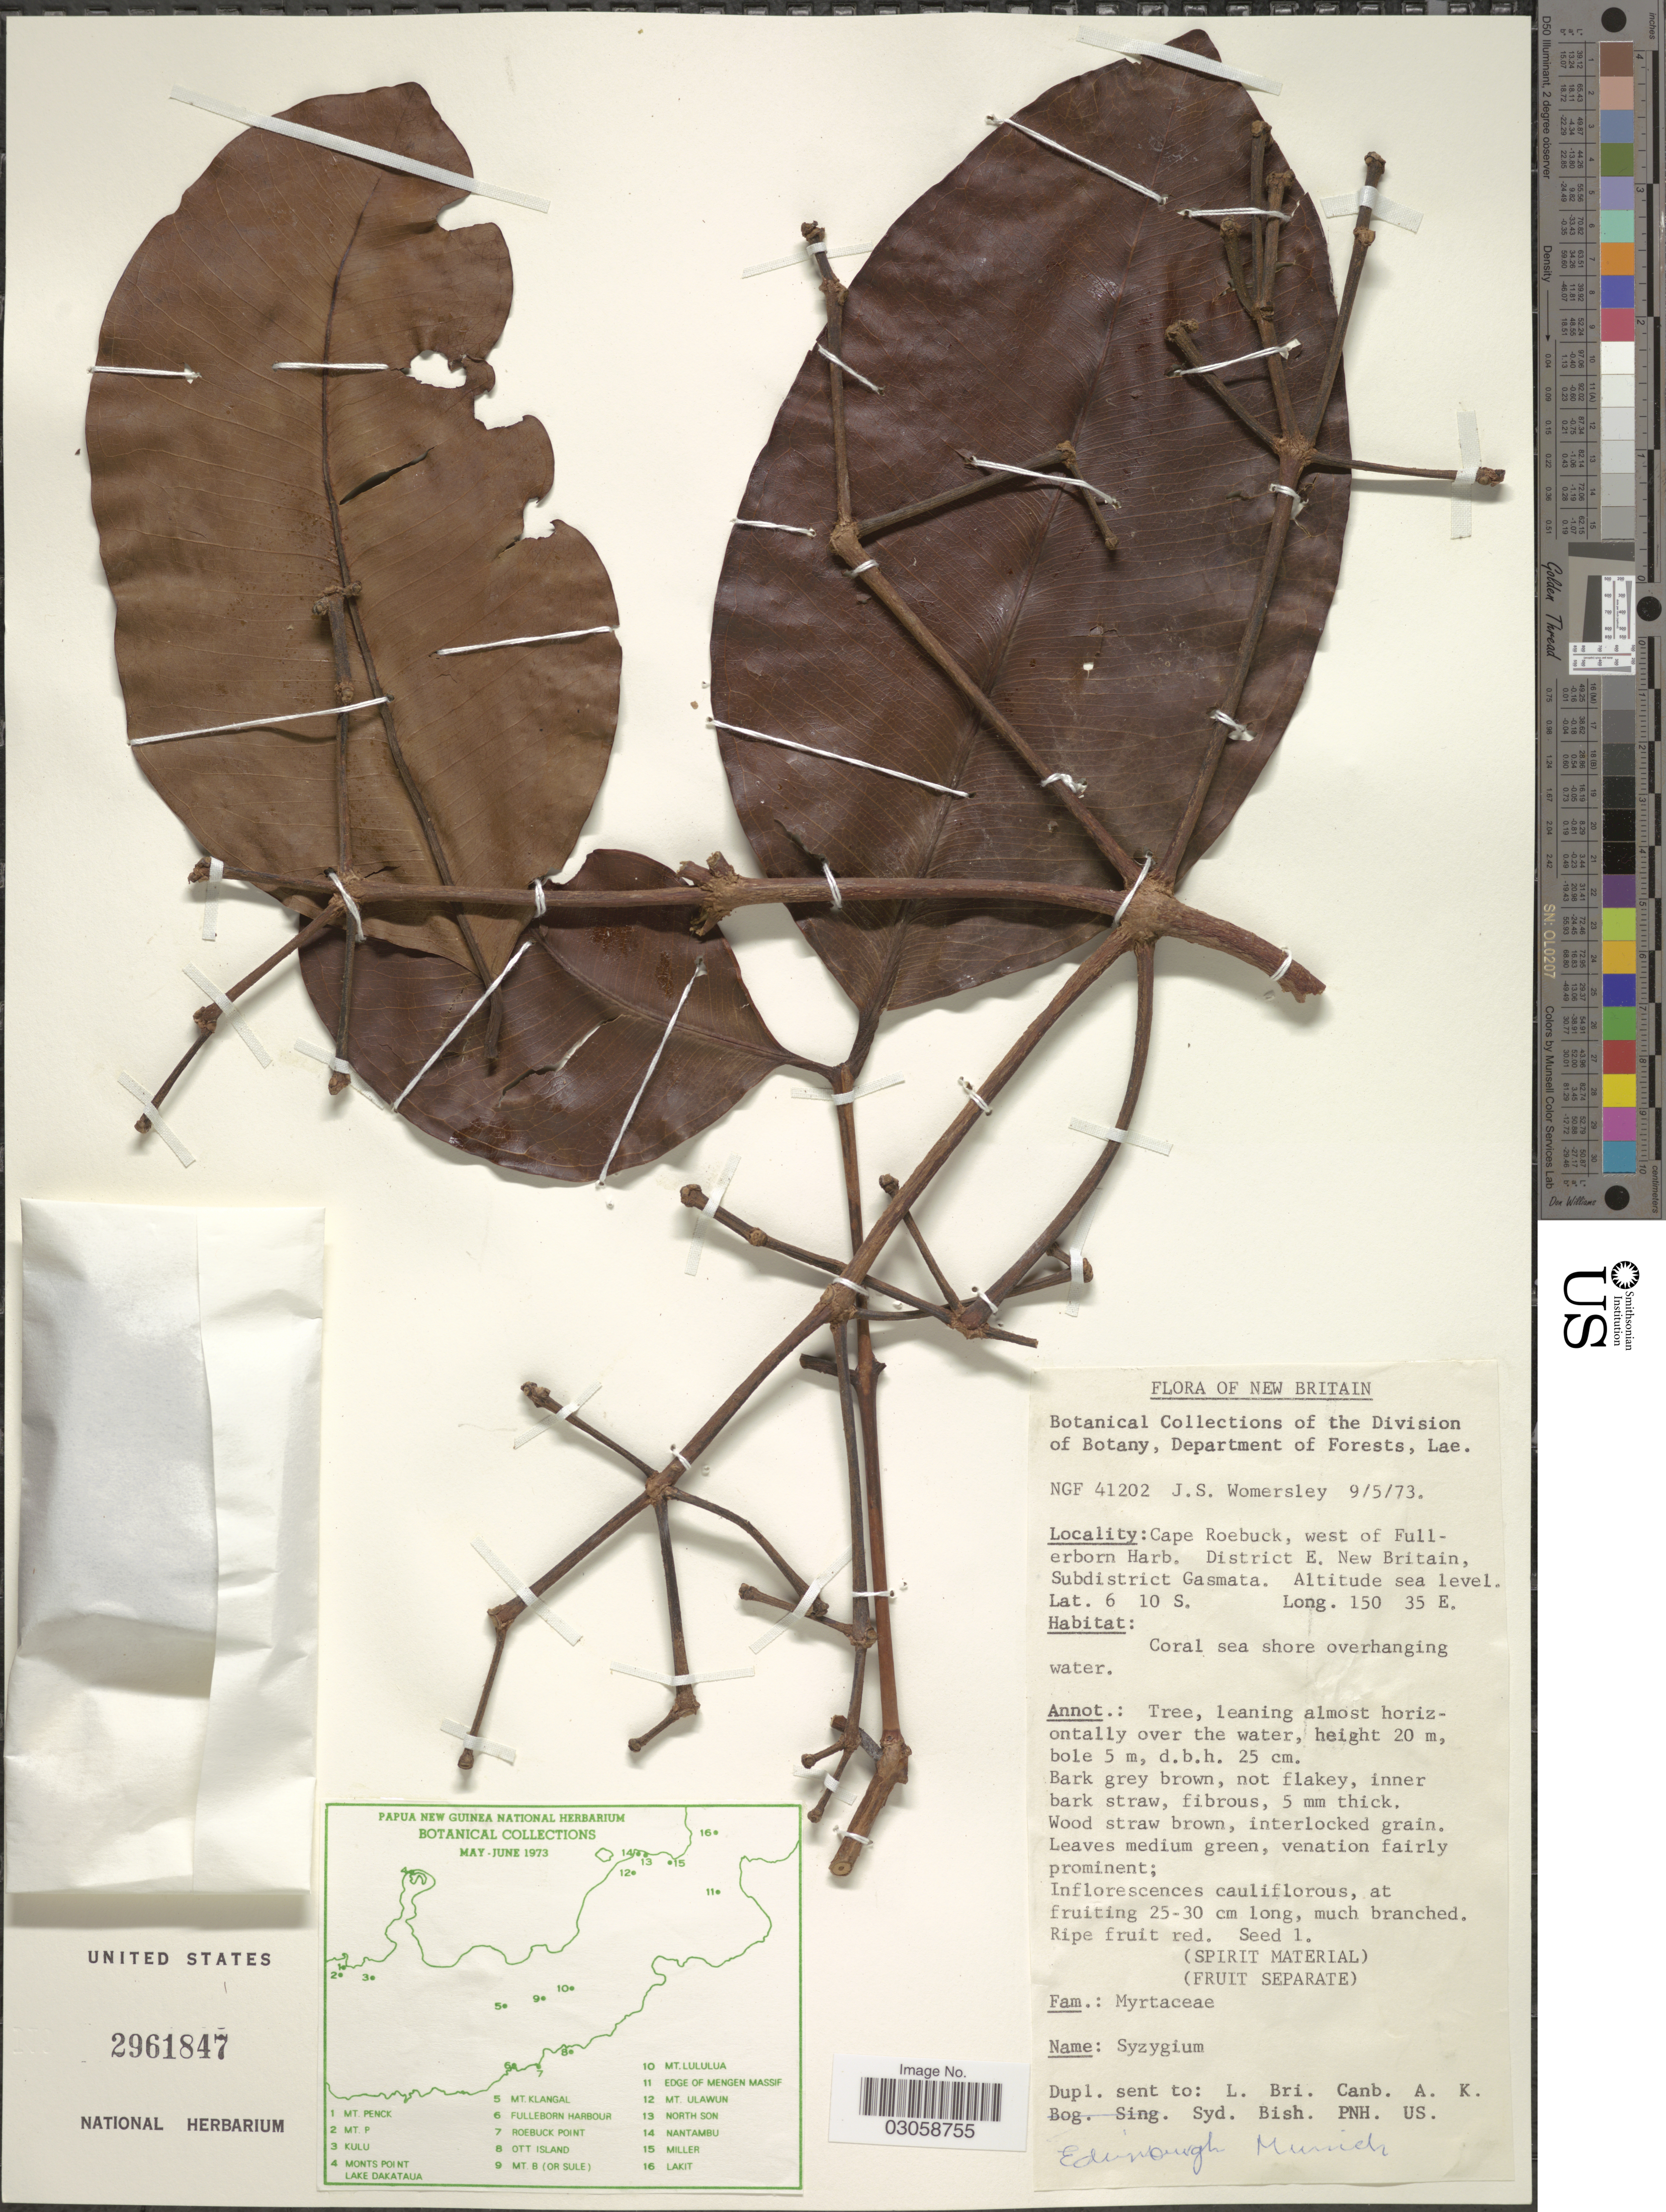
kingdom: Plantae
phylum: Tracheophyta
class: Magnoliopsida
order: Myrtales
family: Myrtaceae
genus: Syzygium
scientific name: Syzygium sp.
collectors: J. S. Womersley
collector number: NGF 41202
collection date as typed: Transcribed d/m/y: 9/5/73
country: Papua New Guinea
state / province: East New Britain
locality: New Britain. Cape Roebuck, west of Fullerborn Harb. District E. New Britain, Subdistrict Gasmata.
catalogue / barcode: US 2961847